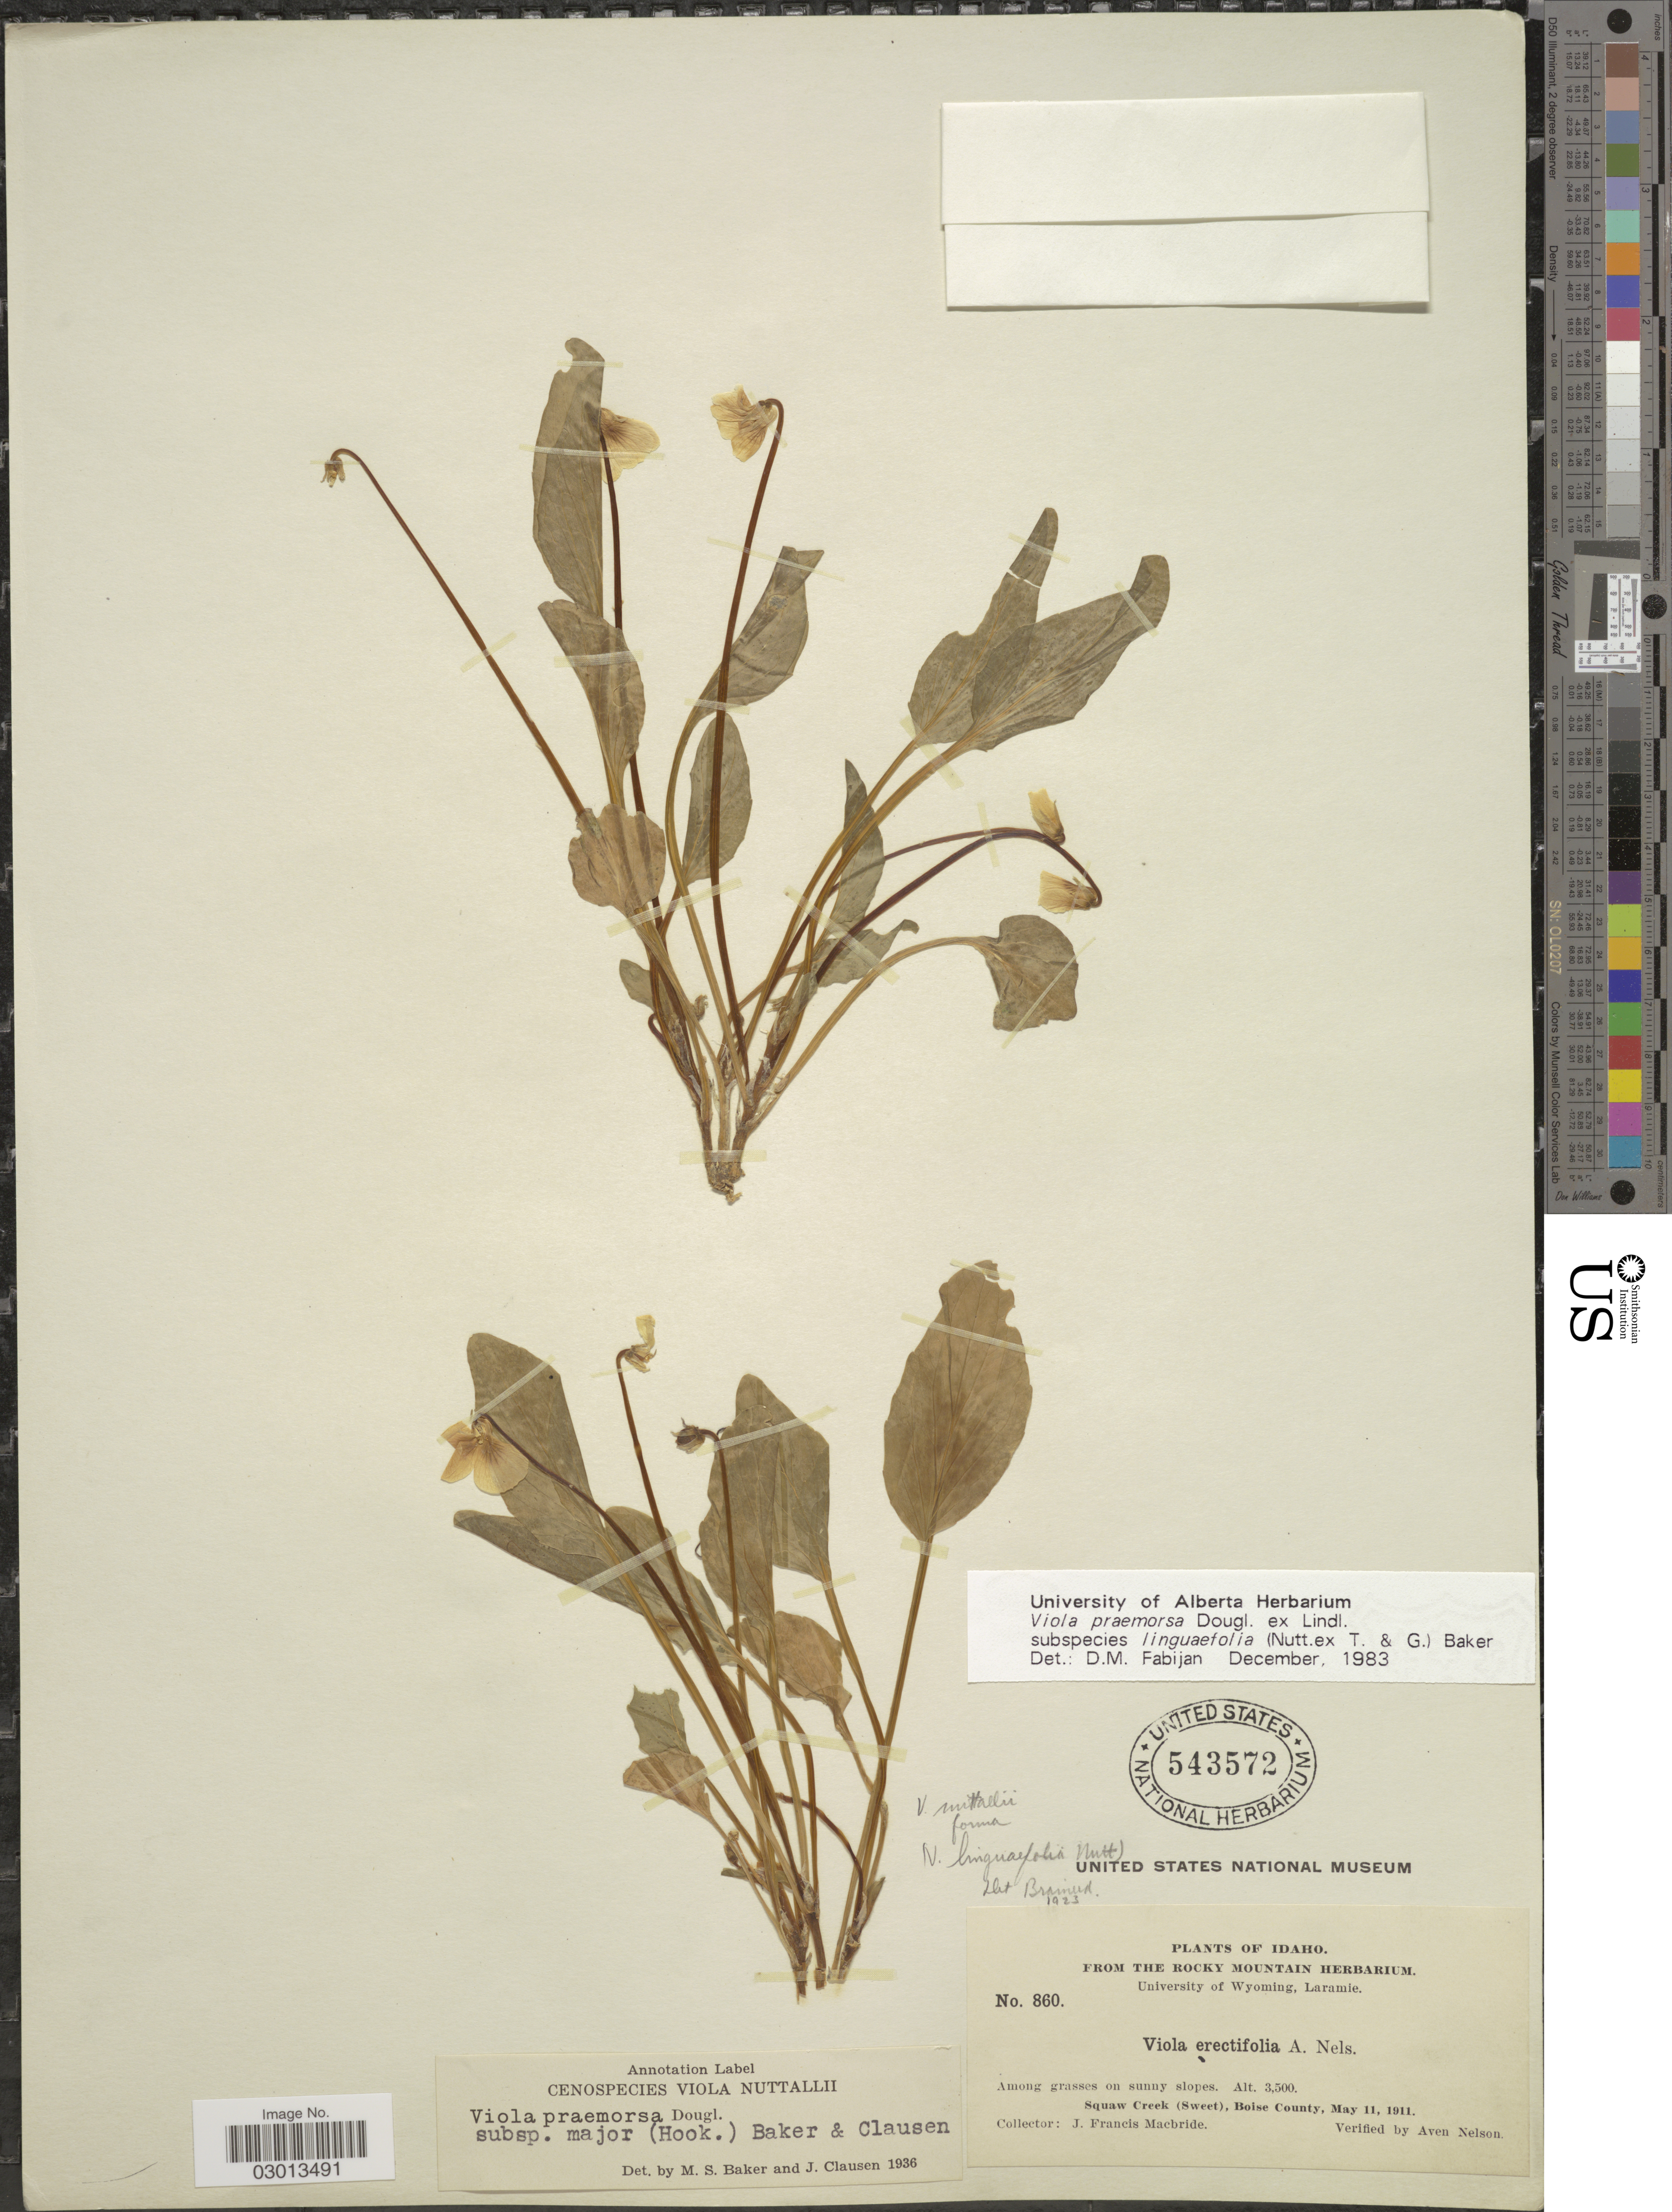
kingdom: Plantae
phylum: Tracheophyta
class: Magnoliopsida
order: Malpighiales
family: Violaceae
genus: Viola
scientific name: Viola praemorsa subsp. linguifolia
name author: (Nutt.) M.S. Baker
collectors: J. F. Macbride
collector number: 860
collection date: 1911-05-11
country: United States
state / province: Idaho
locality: Squaw Creek (Sweet), Boise County.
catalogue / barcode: US 543572